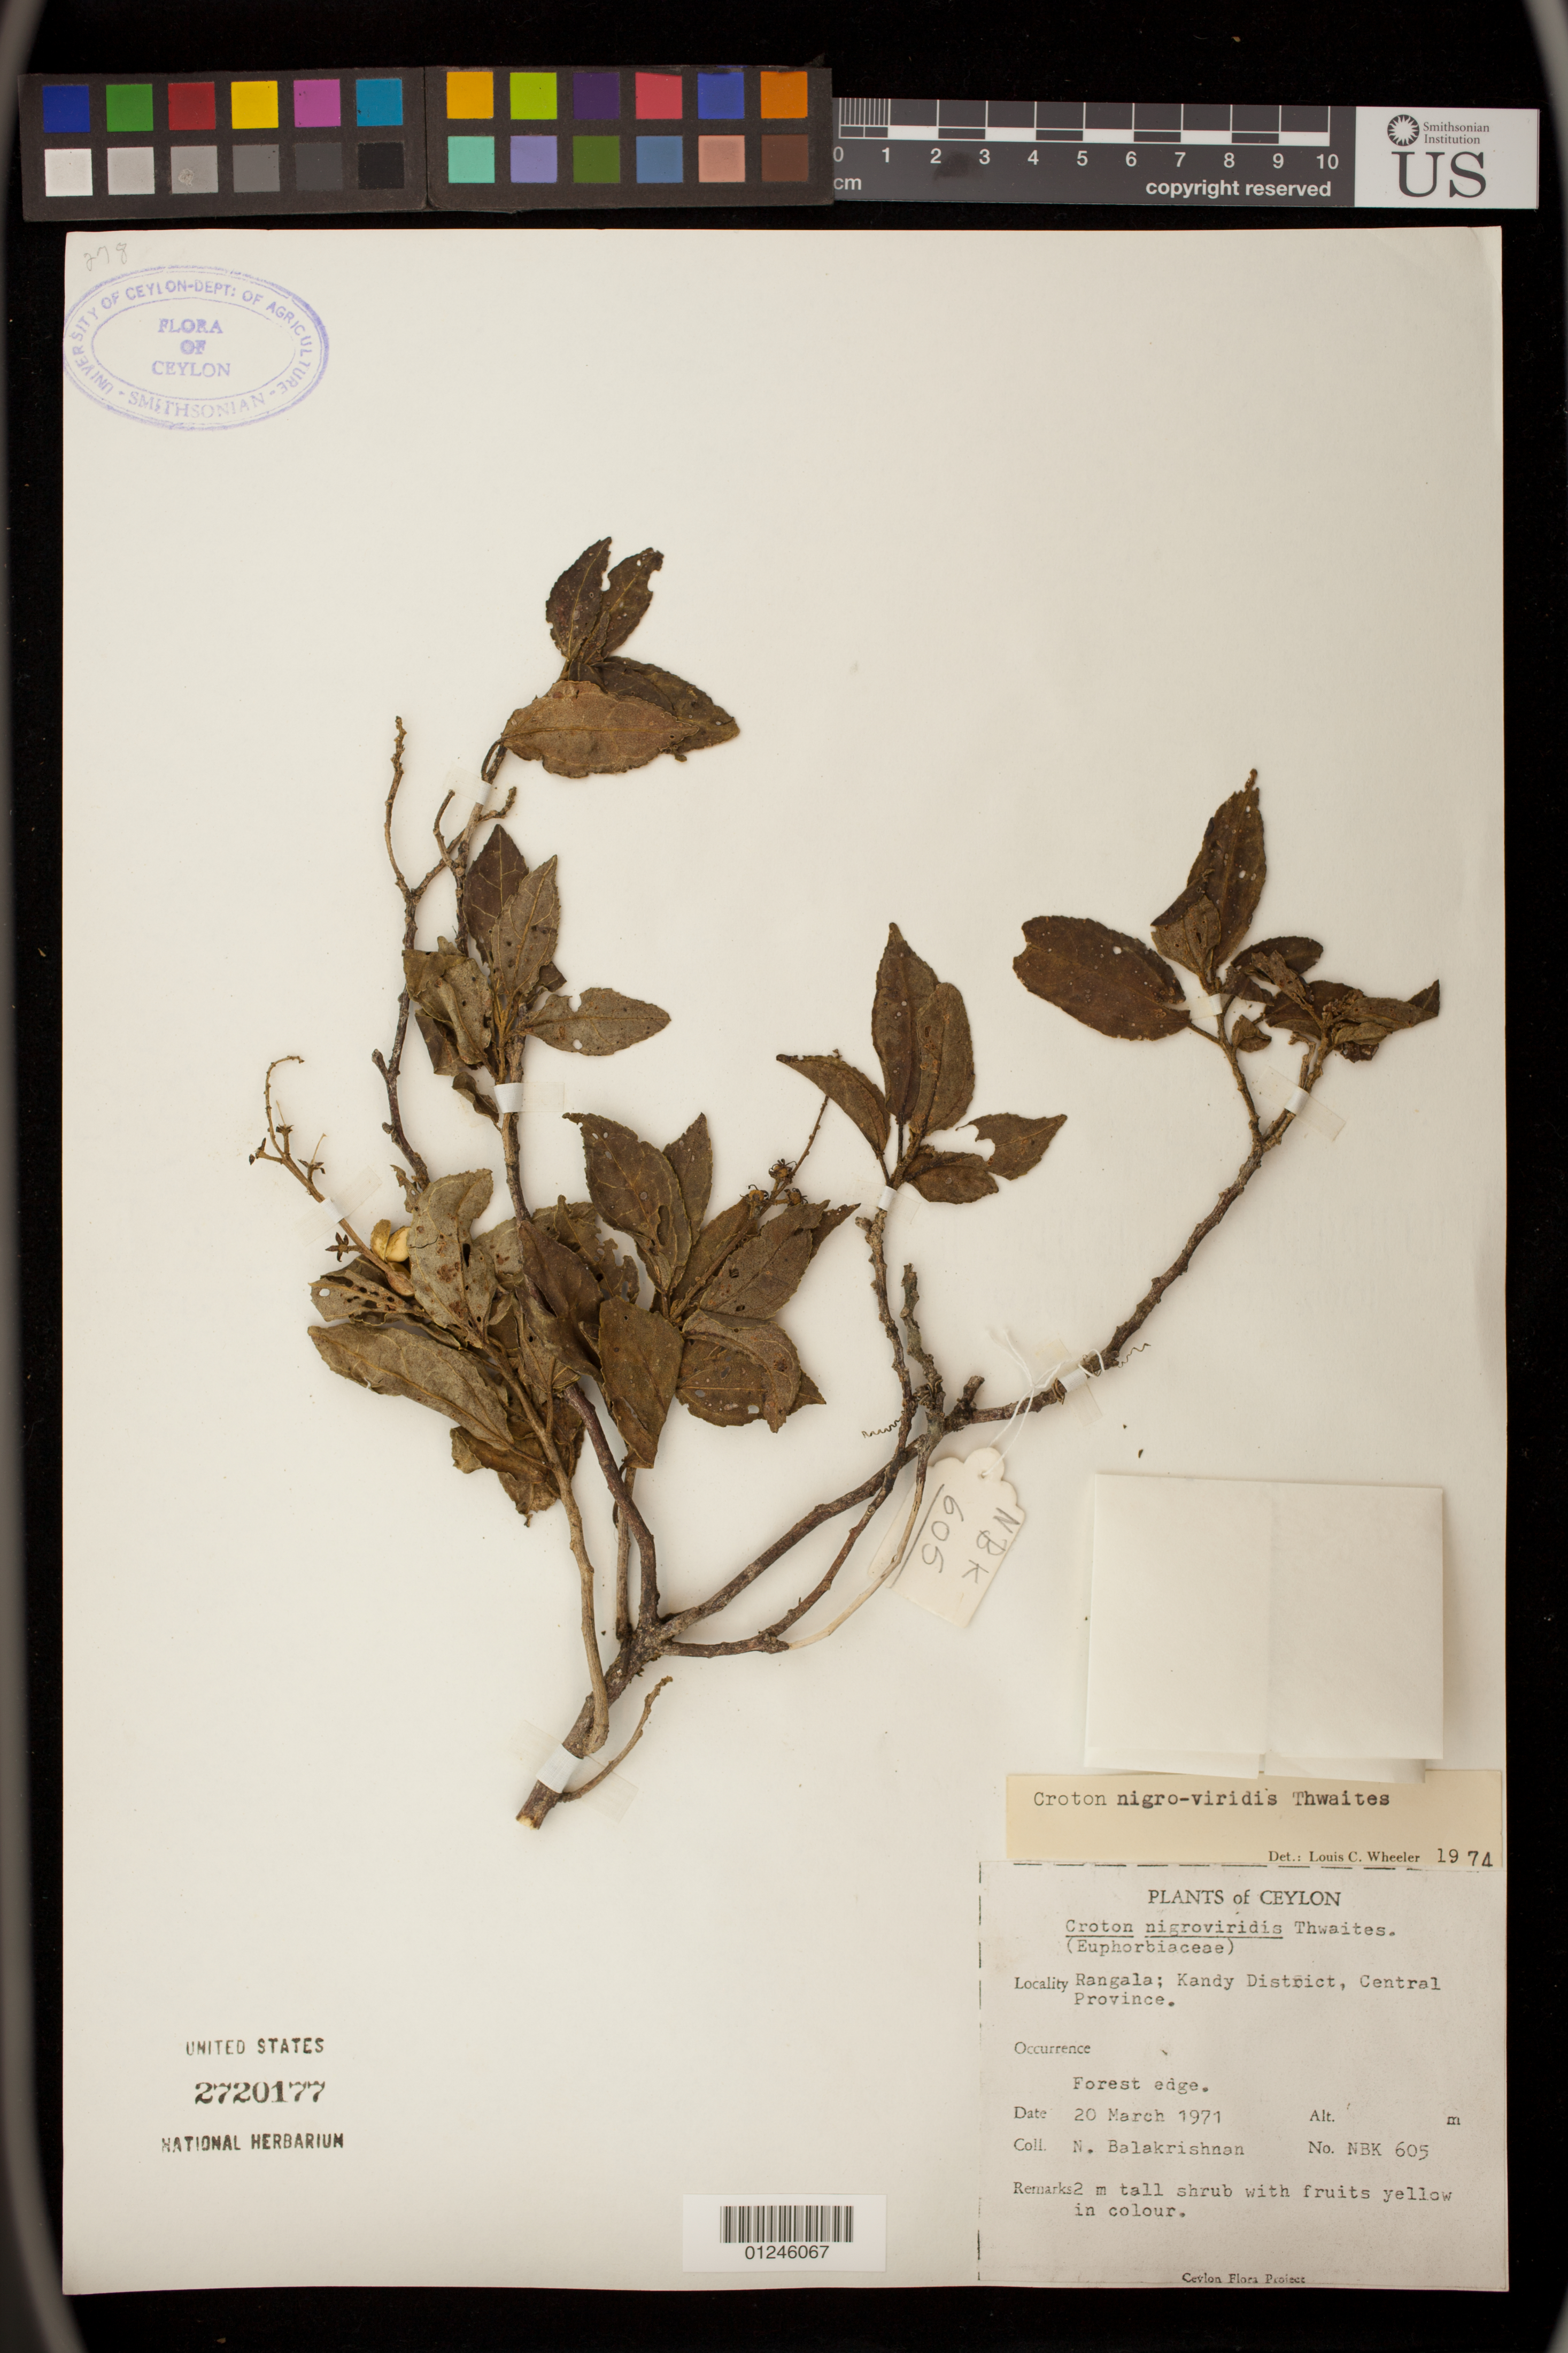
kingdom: Plantae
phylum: Tracheophyta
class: Magnoliopsida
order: Malpighiales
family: Euphorbiaceae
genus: Croton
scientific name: Croton nigroviridis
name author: Thwaites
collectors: N. Balakrishnan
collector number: NBK 605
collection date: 1971-03-20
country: Sri Lanka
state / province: Central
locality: Rangala; Kandy District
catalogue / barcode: US 2720177